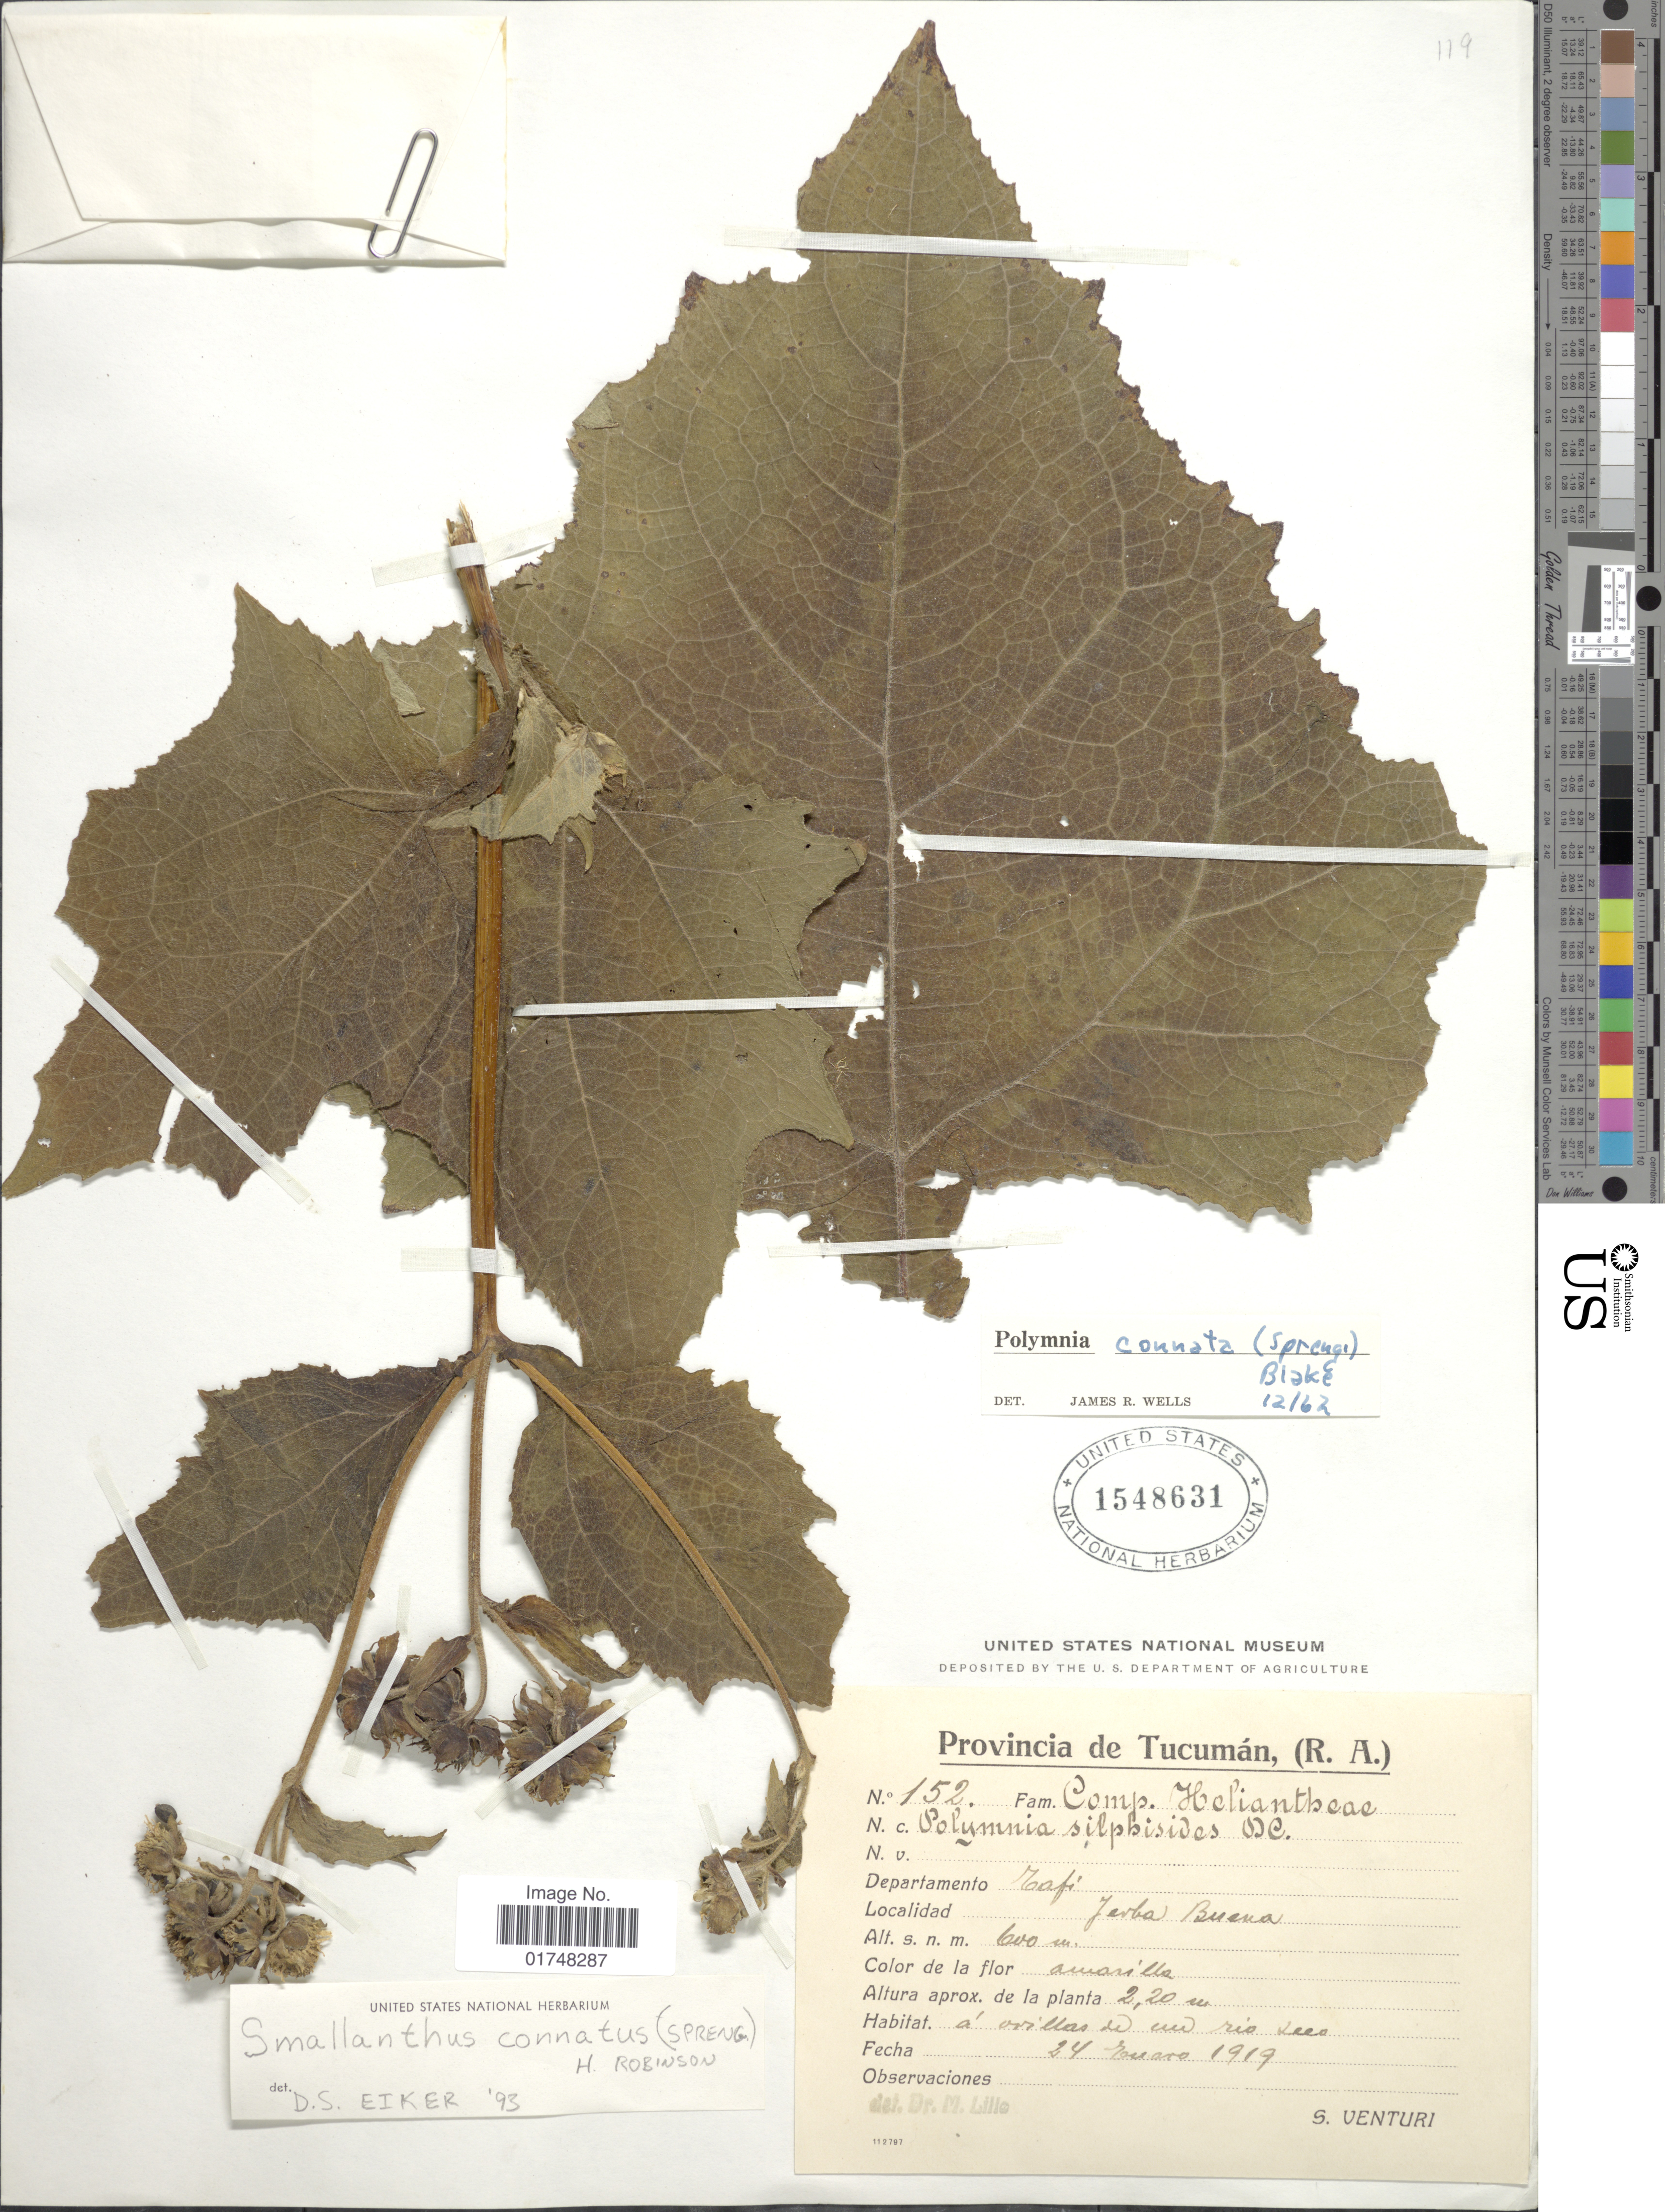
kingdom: Plantae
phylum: Tracheophyta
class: Magnoliopsida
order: Asterales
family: Asteraceae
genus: Smallanthus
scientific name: Smallanthus connatus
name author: (Spreng.) H. Rob.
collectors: S. Venturi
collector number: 152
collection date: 1919-01-24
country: Argentina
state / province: Tucuman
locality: Departamento Tafi, Yerba Buena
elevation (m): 600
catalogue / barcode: US 1548631